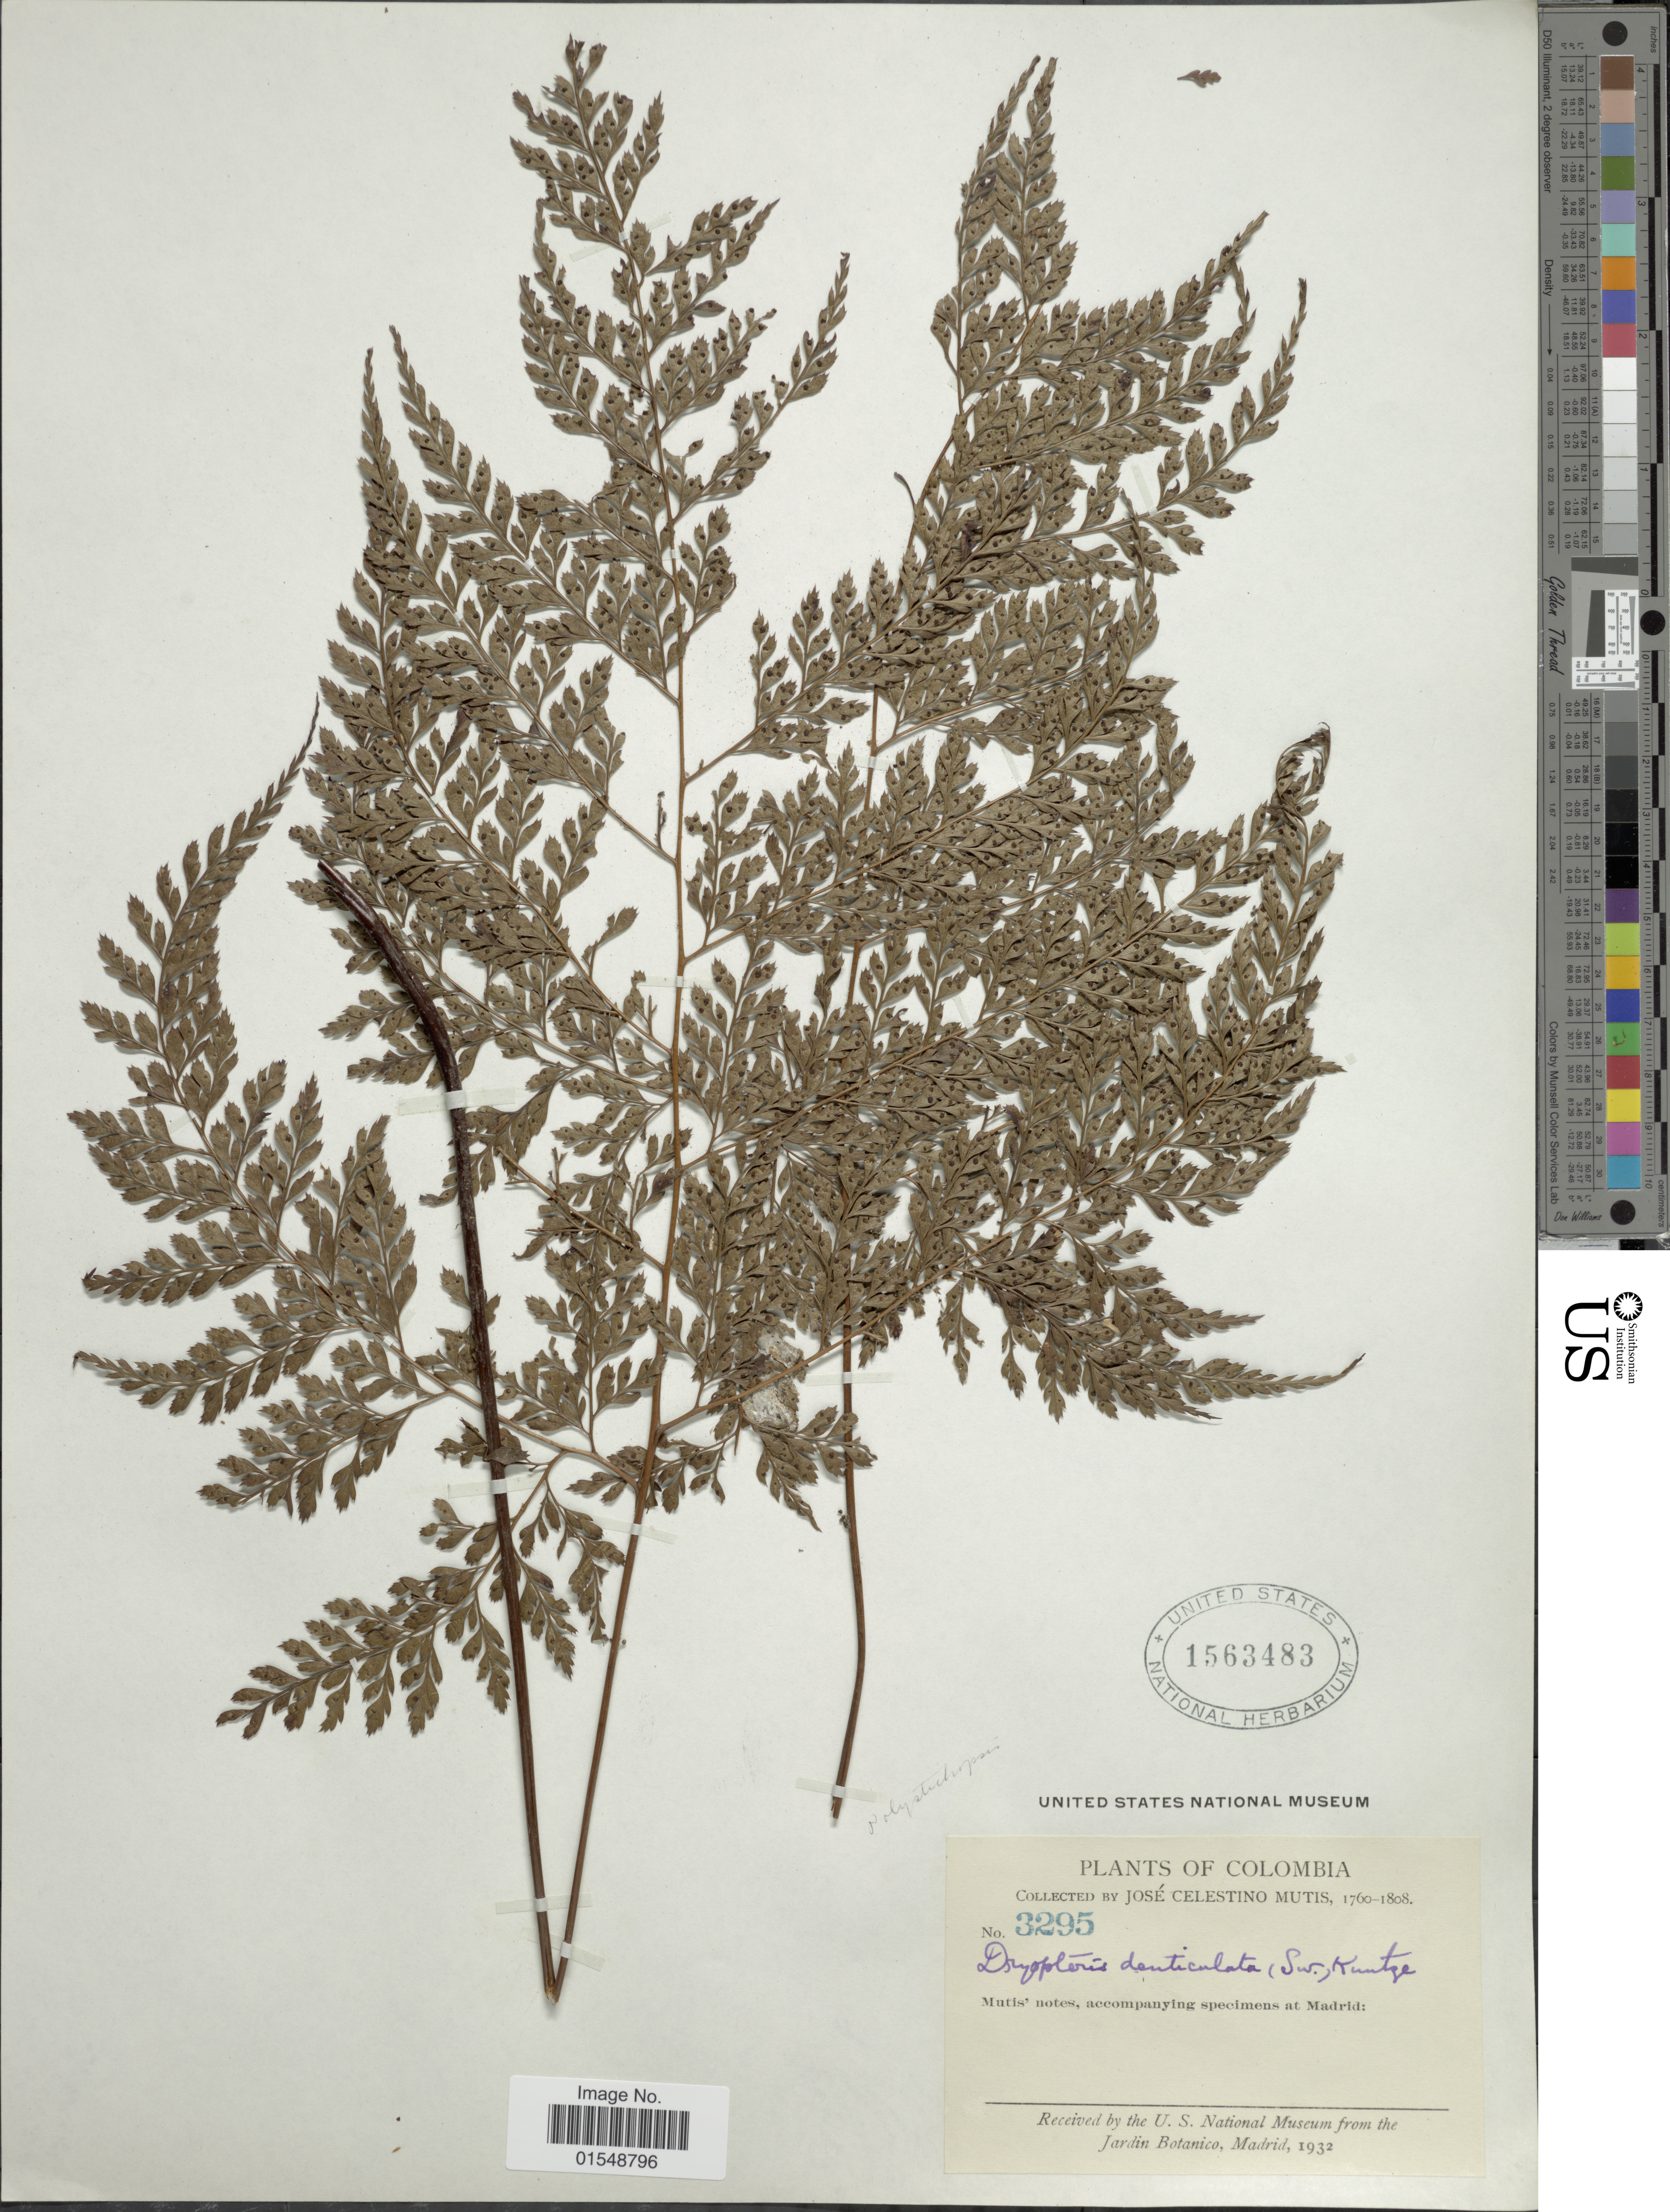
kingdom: Plantae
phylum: Tracheophyta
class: Polypodiopsida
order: Polypodiales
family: Dryopteridaceae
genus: Arachniodes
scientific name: Arachniodes denticulata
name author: (Sw.) Ching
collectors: J. C. B. Mutis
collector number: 3295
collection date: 1760/1808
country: Colombia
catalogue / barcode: US 1563483